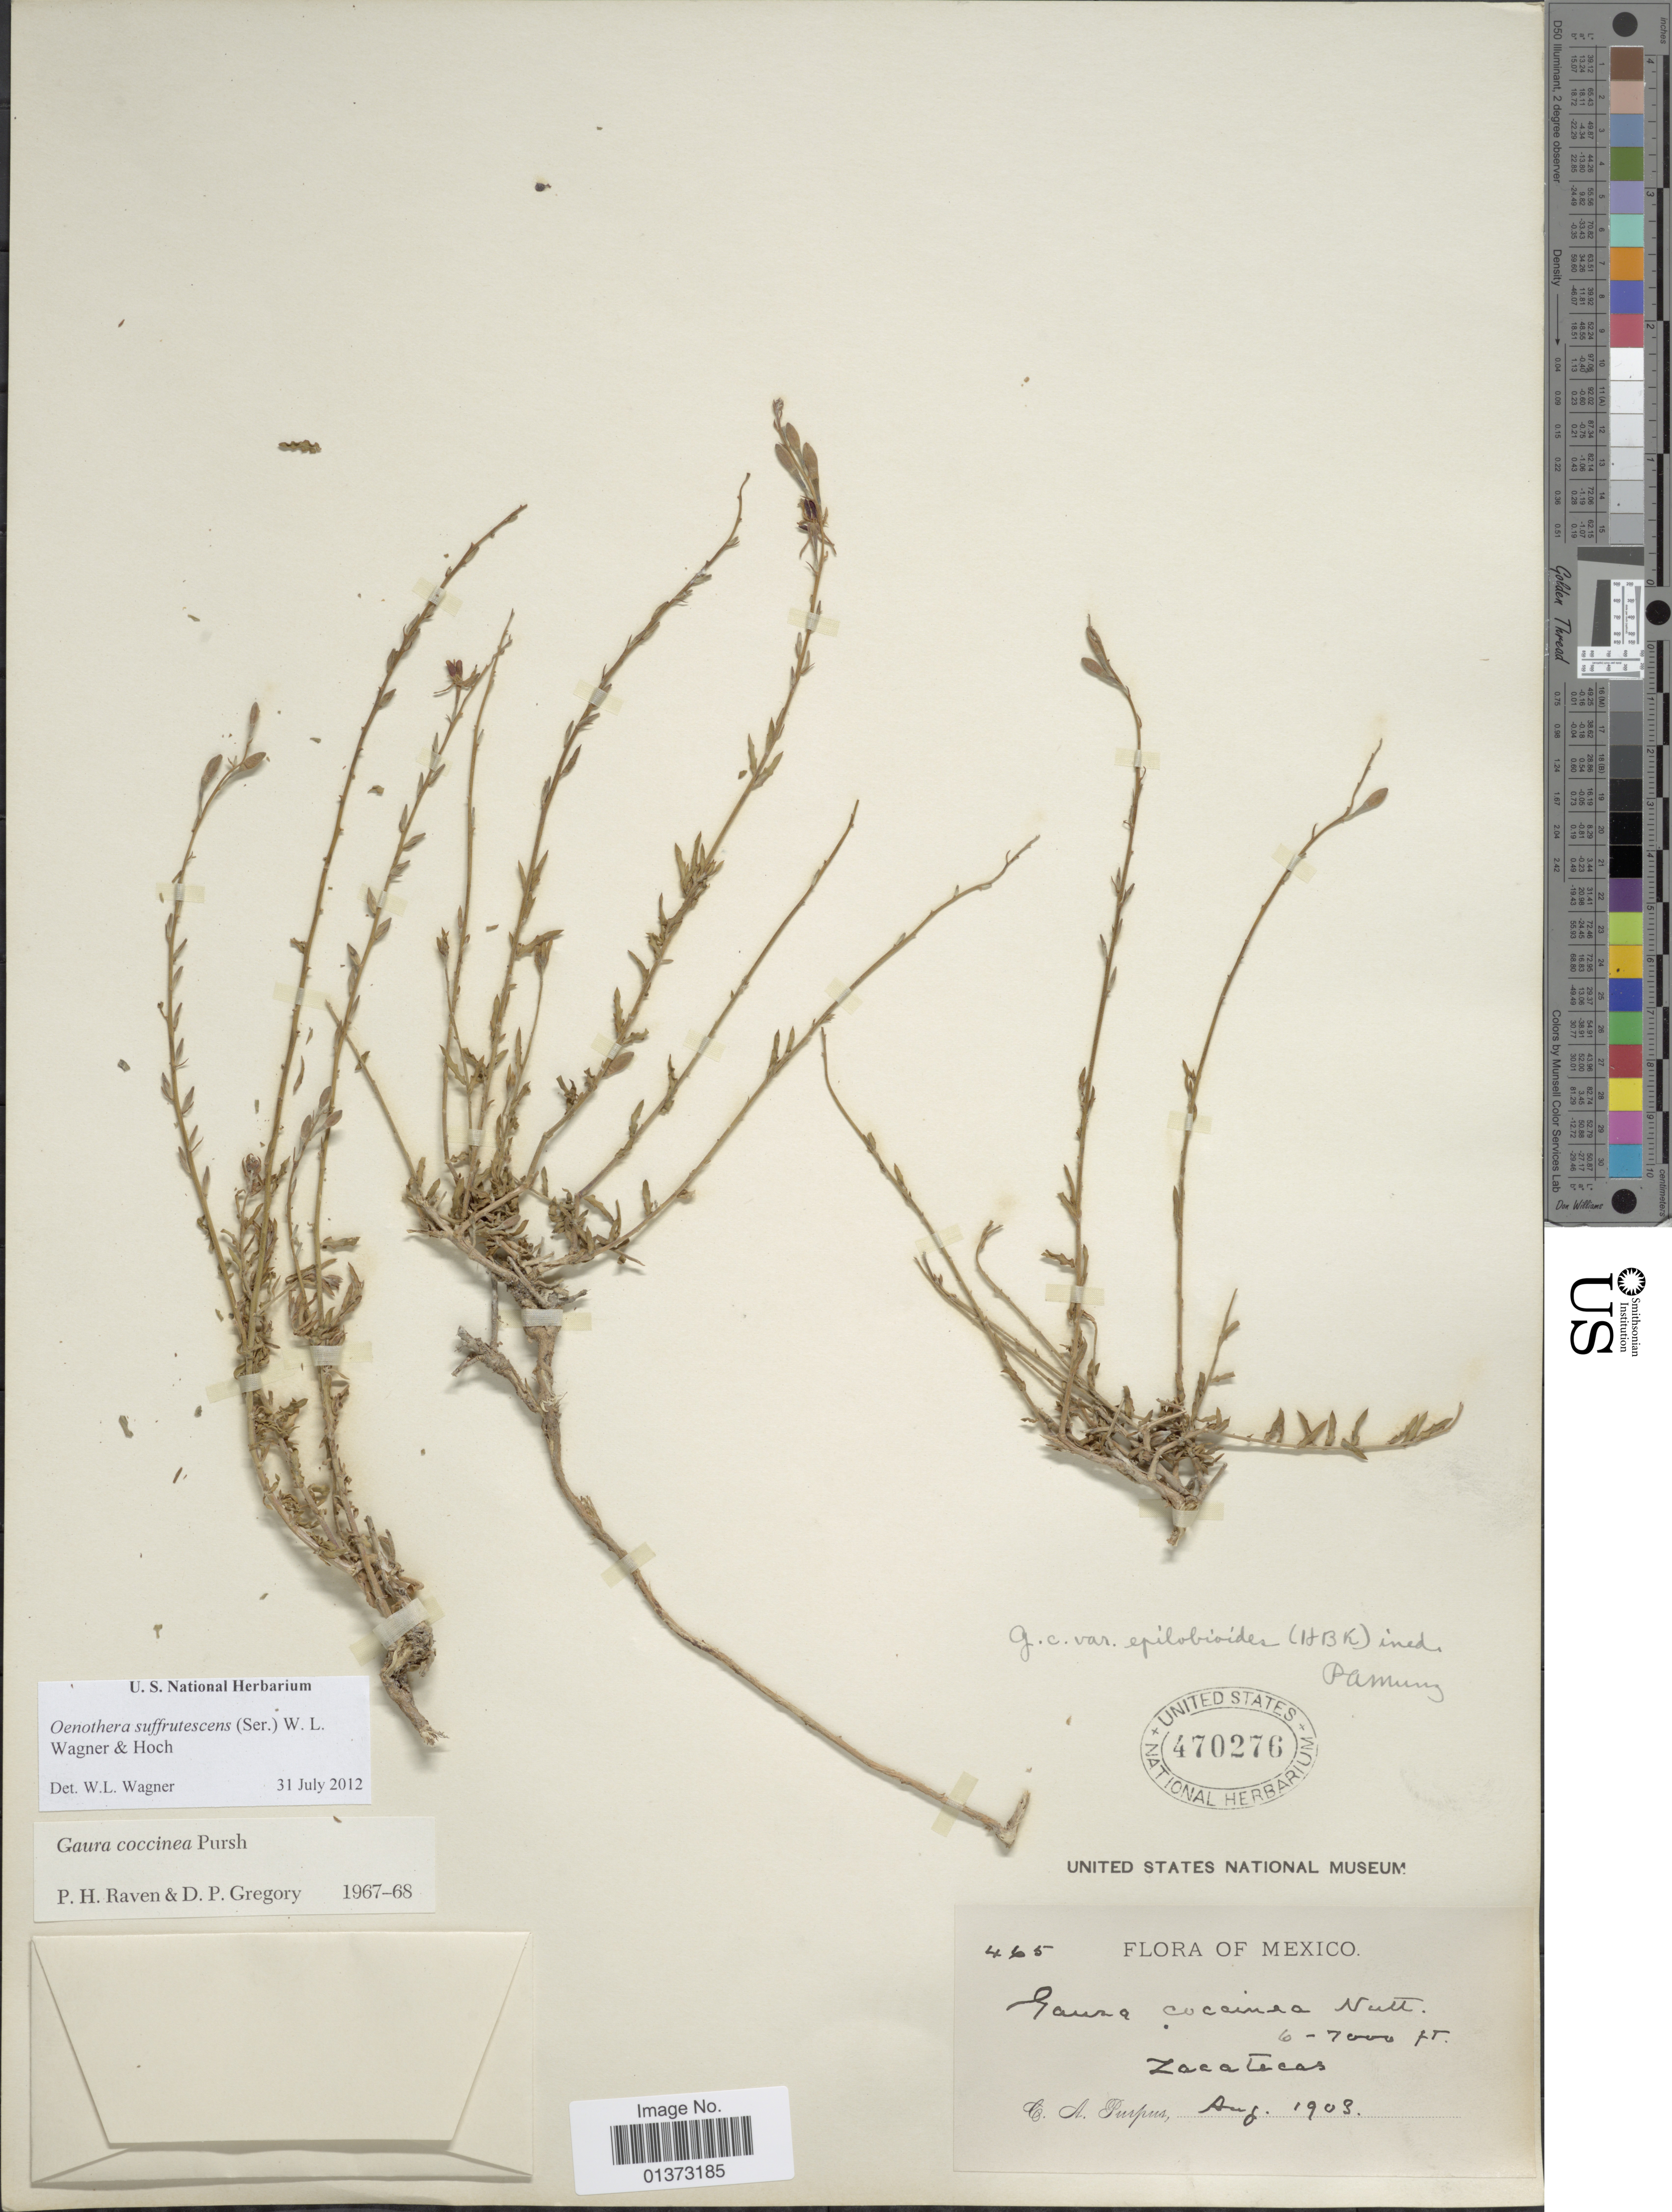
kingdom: Plantae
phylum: Tracheophyta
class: Magnoliopsida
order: Myrtales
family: Onagraceae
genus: Oenothera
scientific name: Oenothera suffrutescens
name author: (Ser.) W.L. Wagner & Hoch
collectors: C. A. Purpus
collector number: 465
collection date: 1903-08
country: Mexico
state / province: Zacatecas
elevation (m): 1829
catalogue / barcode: US 470276